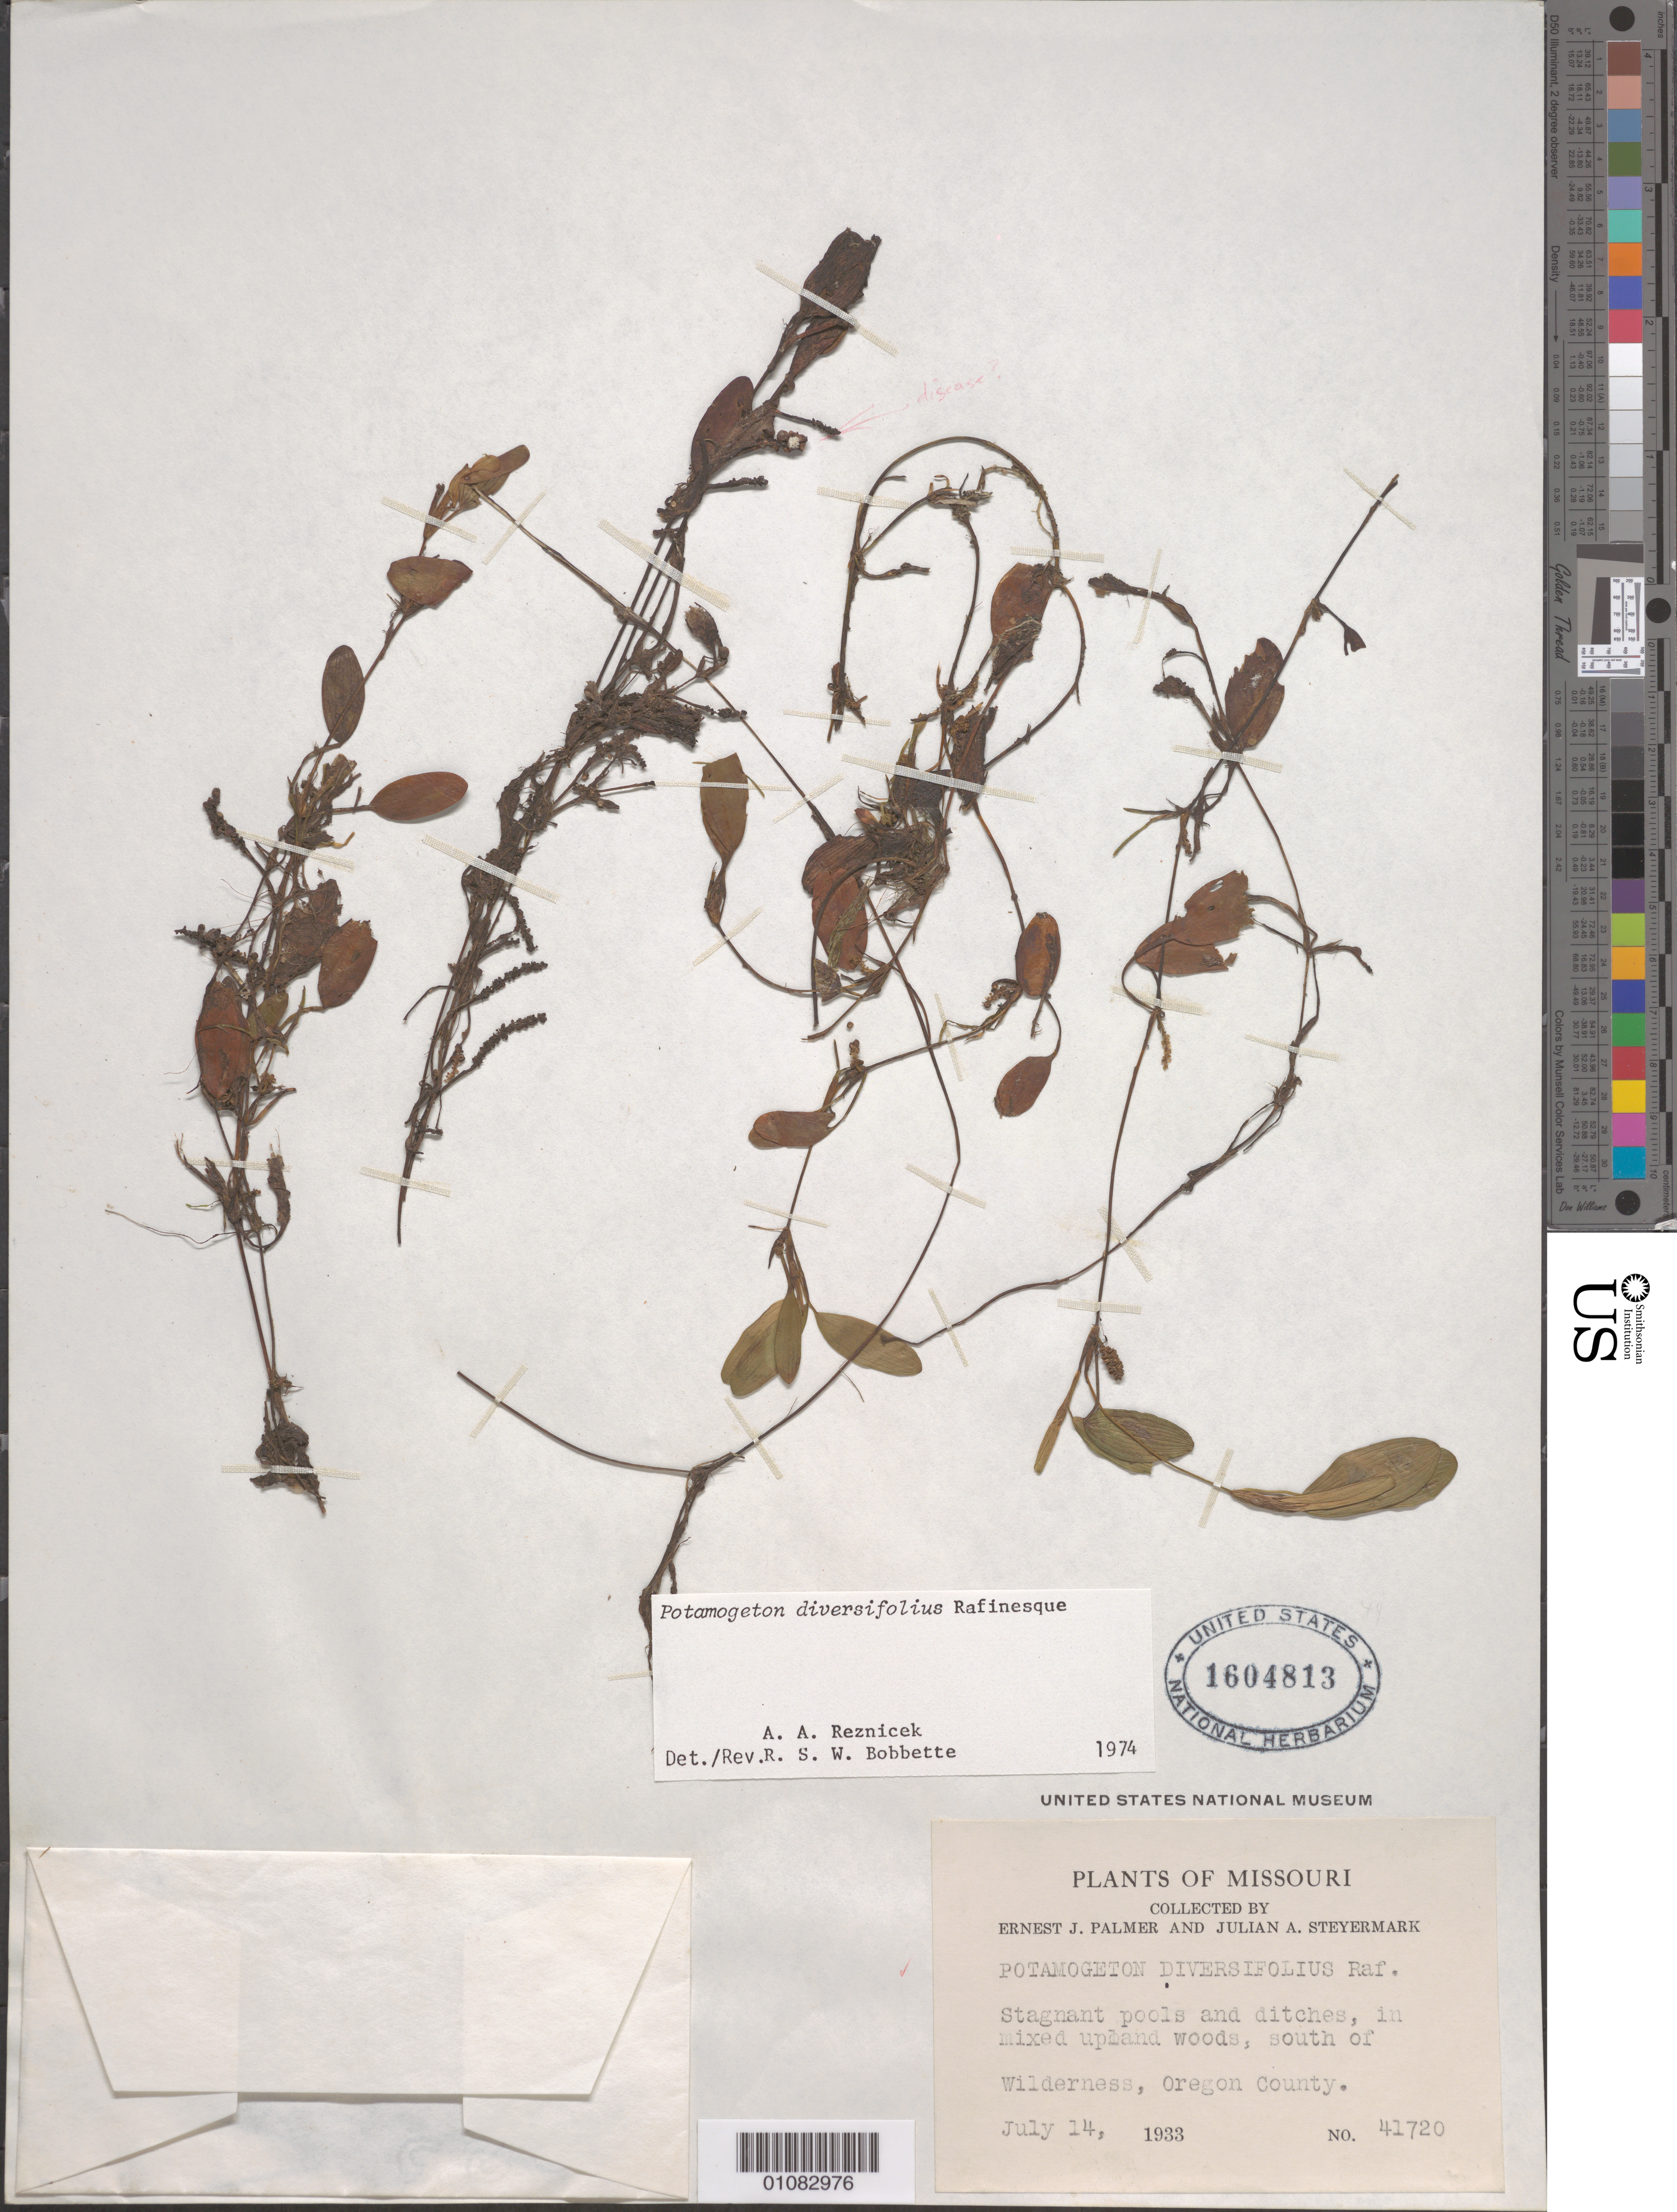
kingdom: Plantae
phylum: Tracheophyta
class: Liliopsida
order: Alismatales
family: Potamogetonaceae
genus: Potamogeton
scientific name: Potamogeton diversifolius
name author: Raf.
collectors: E. J. Palmer & J. Steyermark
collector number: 41720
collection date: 1933-07-14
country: United States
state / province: Missouri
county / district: Oregon County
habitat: Stagnant pools and ditches, in mixed upland woods, south of wilderness.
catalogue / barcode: US 1604813